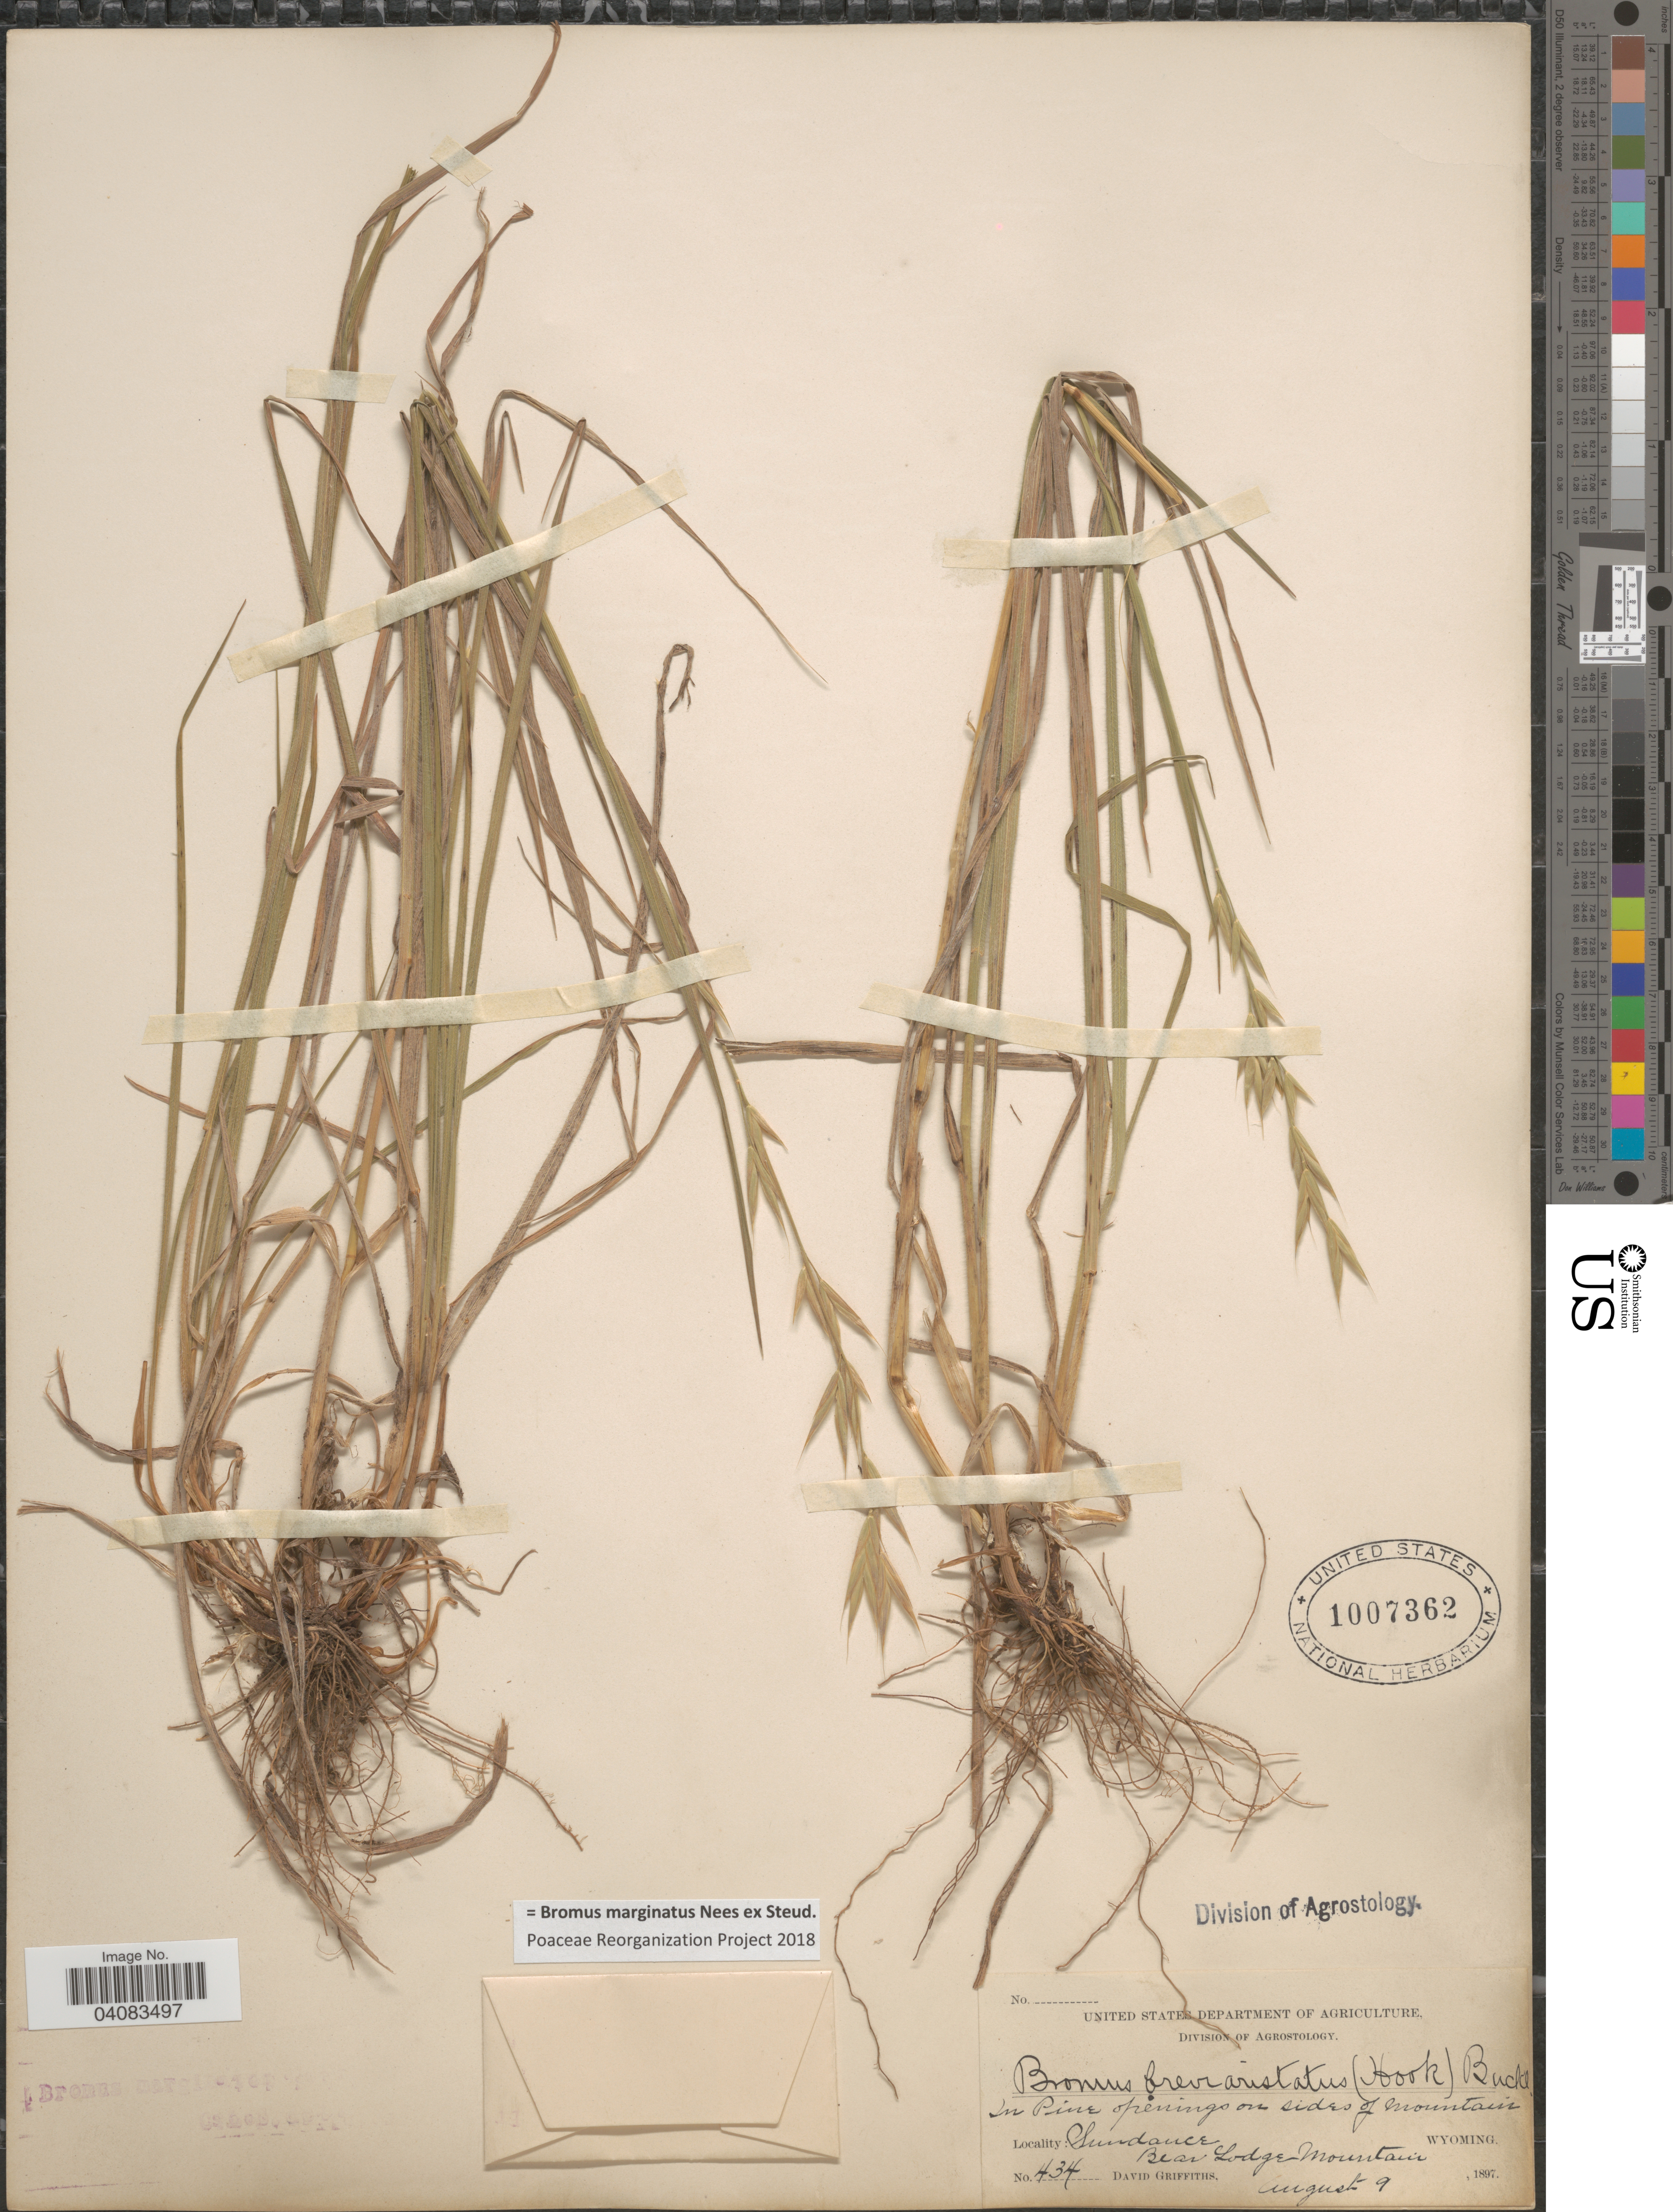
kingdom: Plantae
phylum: Tracheophyta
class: Liliopsida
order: Poales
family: Poaceae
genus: Bromus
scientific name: Bromus marginatus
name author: Nees ex Steud.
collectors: D. Griffiths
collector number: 434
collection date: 1897-08-09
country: United States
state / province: Wyoming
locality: Sundance. Bear Lodge Mountain.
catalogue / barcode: US 1007362